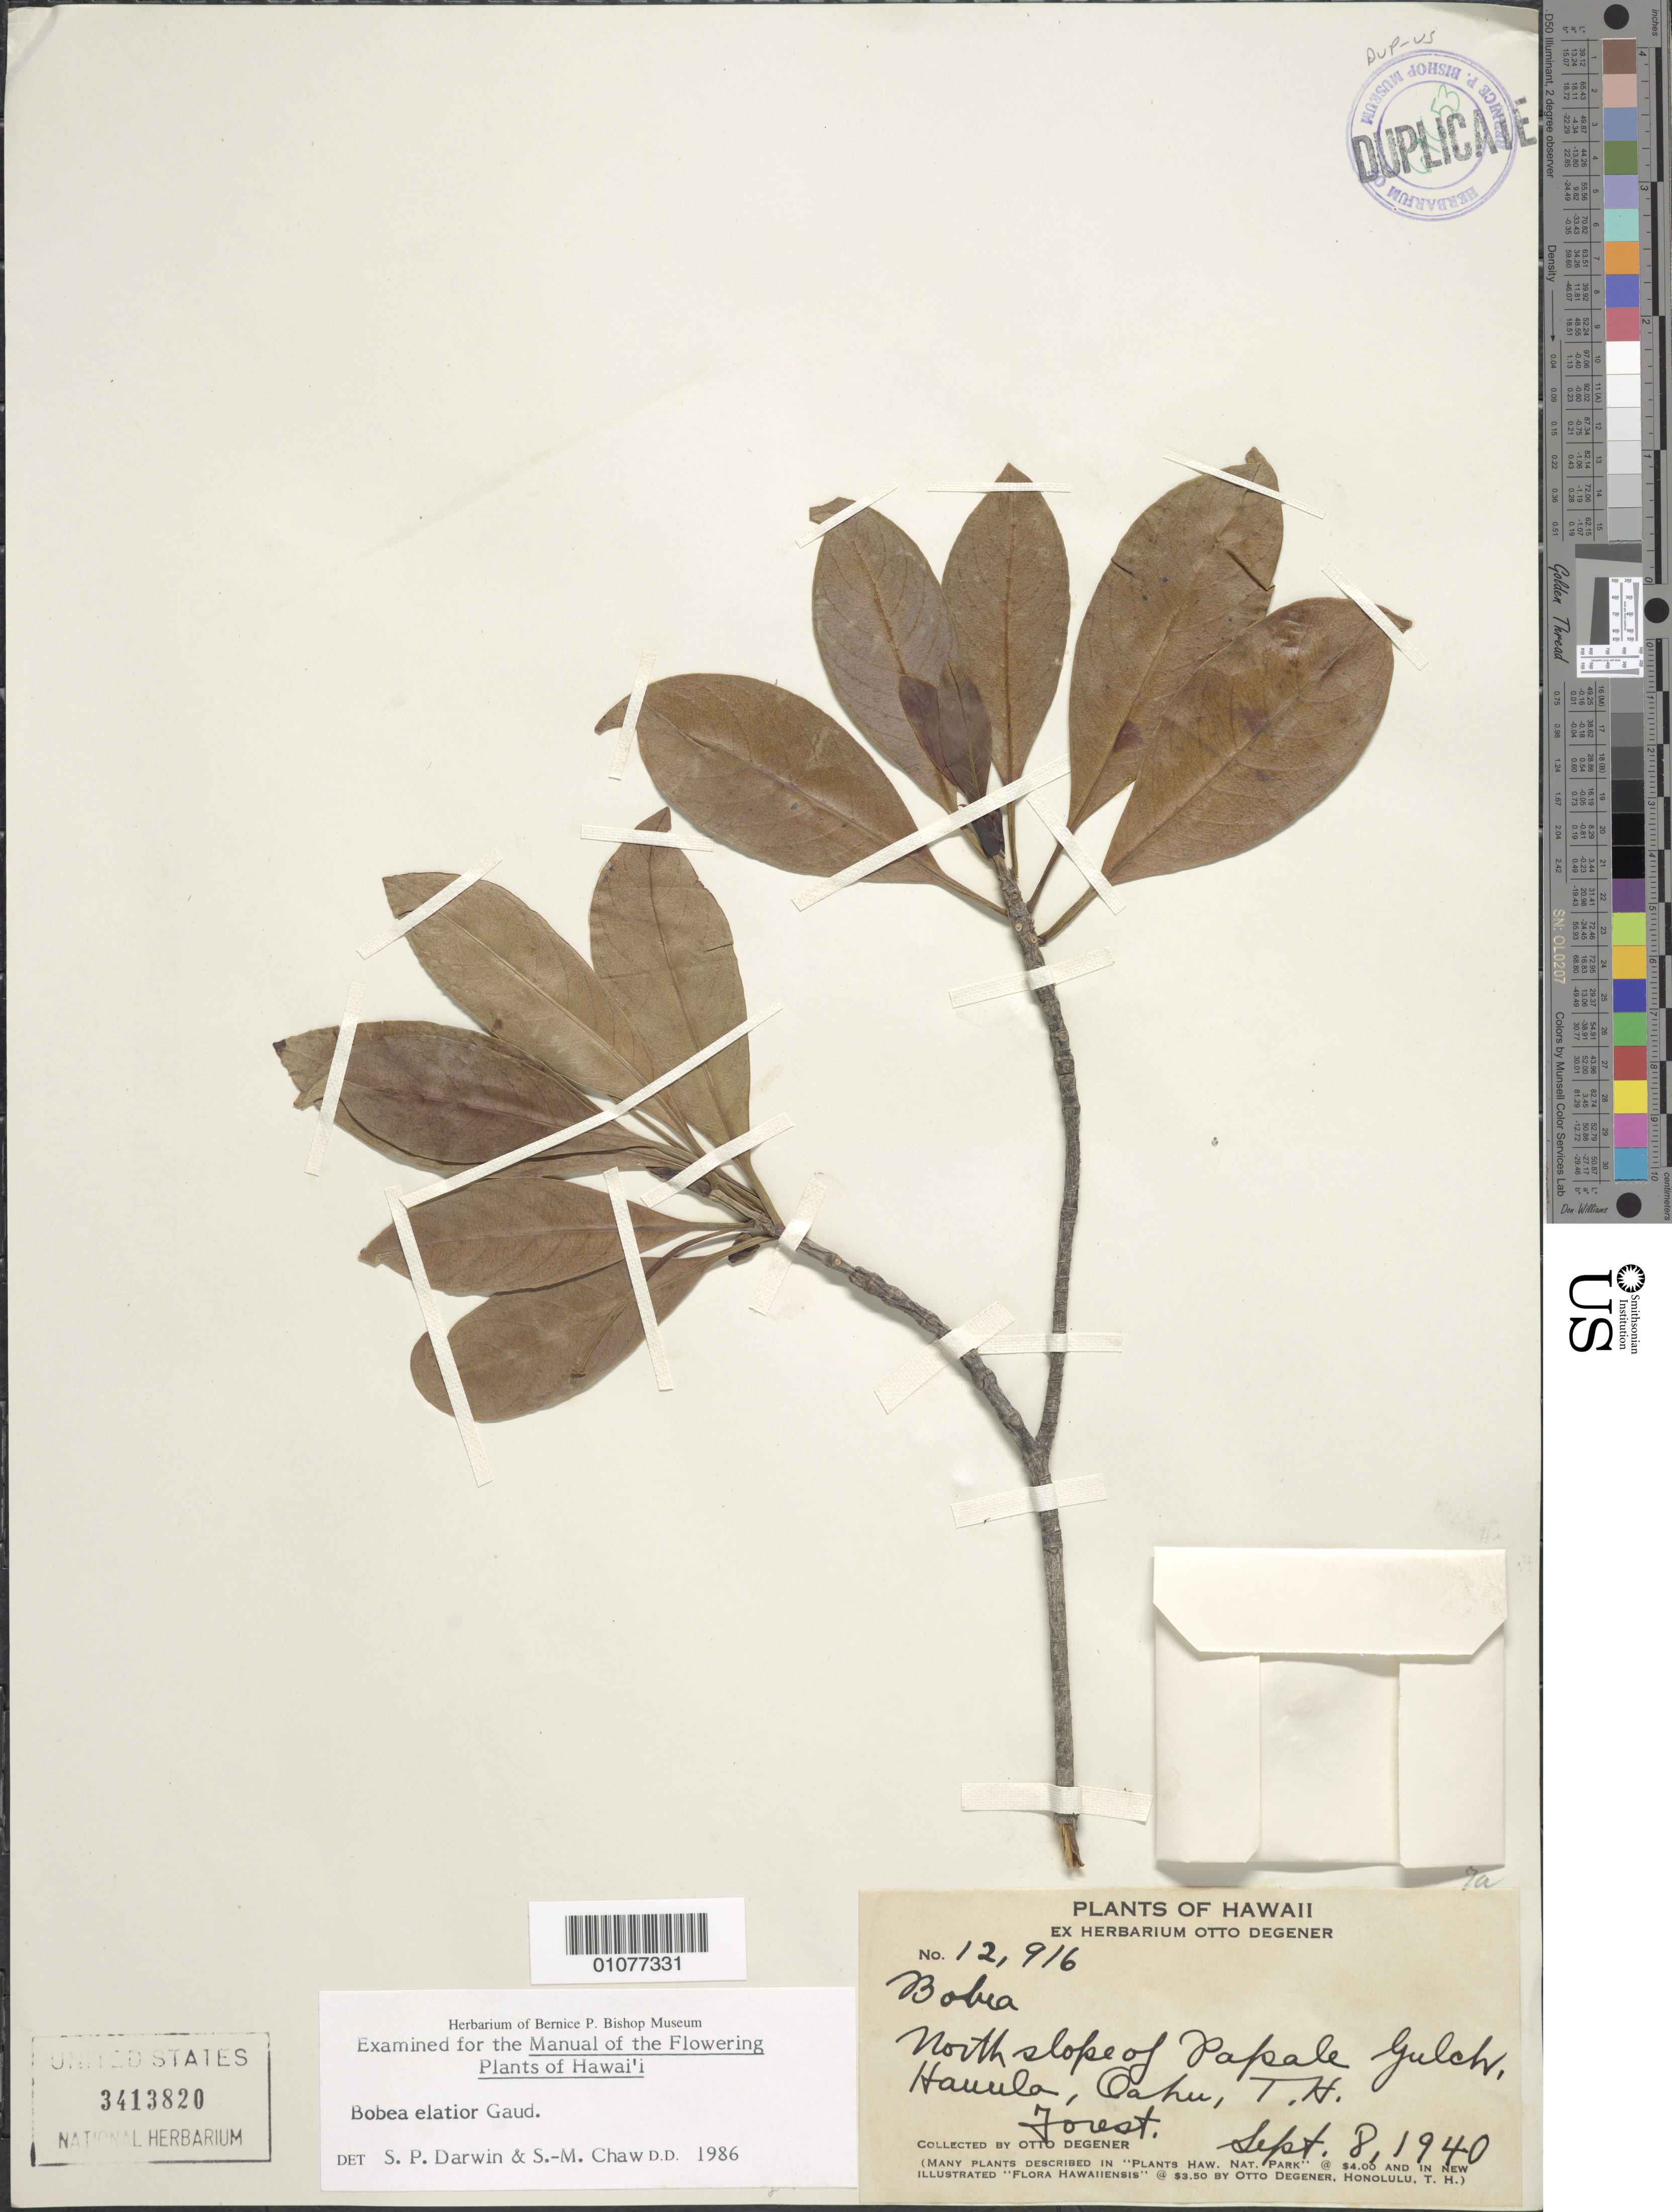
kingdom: Plantae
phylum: Tracheophyta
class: Magnoliopsida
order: Gentianales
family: Rubiaceae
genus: Bobea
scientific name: Bobea elatior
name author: Gaudich.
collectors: O. Degener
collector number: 12916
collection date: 1940-09-08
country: United States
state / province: Hawaii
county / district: Honolulu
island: Oahu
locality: Hauula, N slope of Papale Gulch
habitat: forest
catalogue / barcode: US 3413820